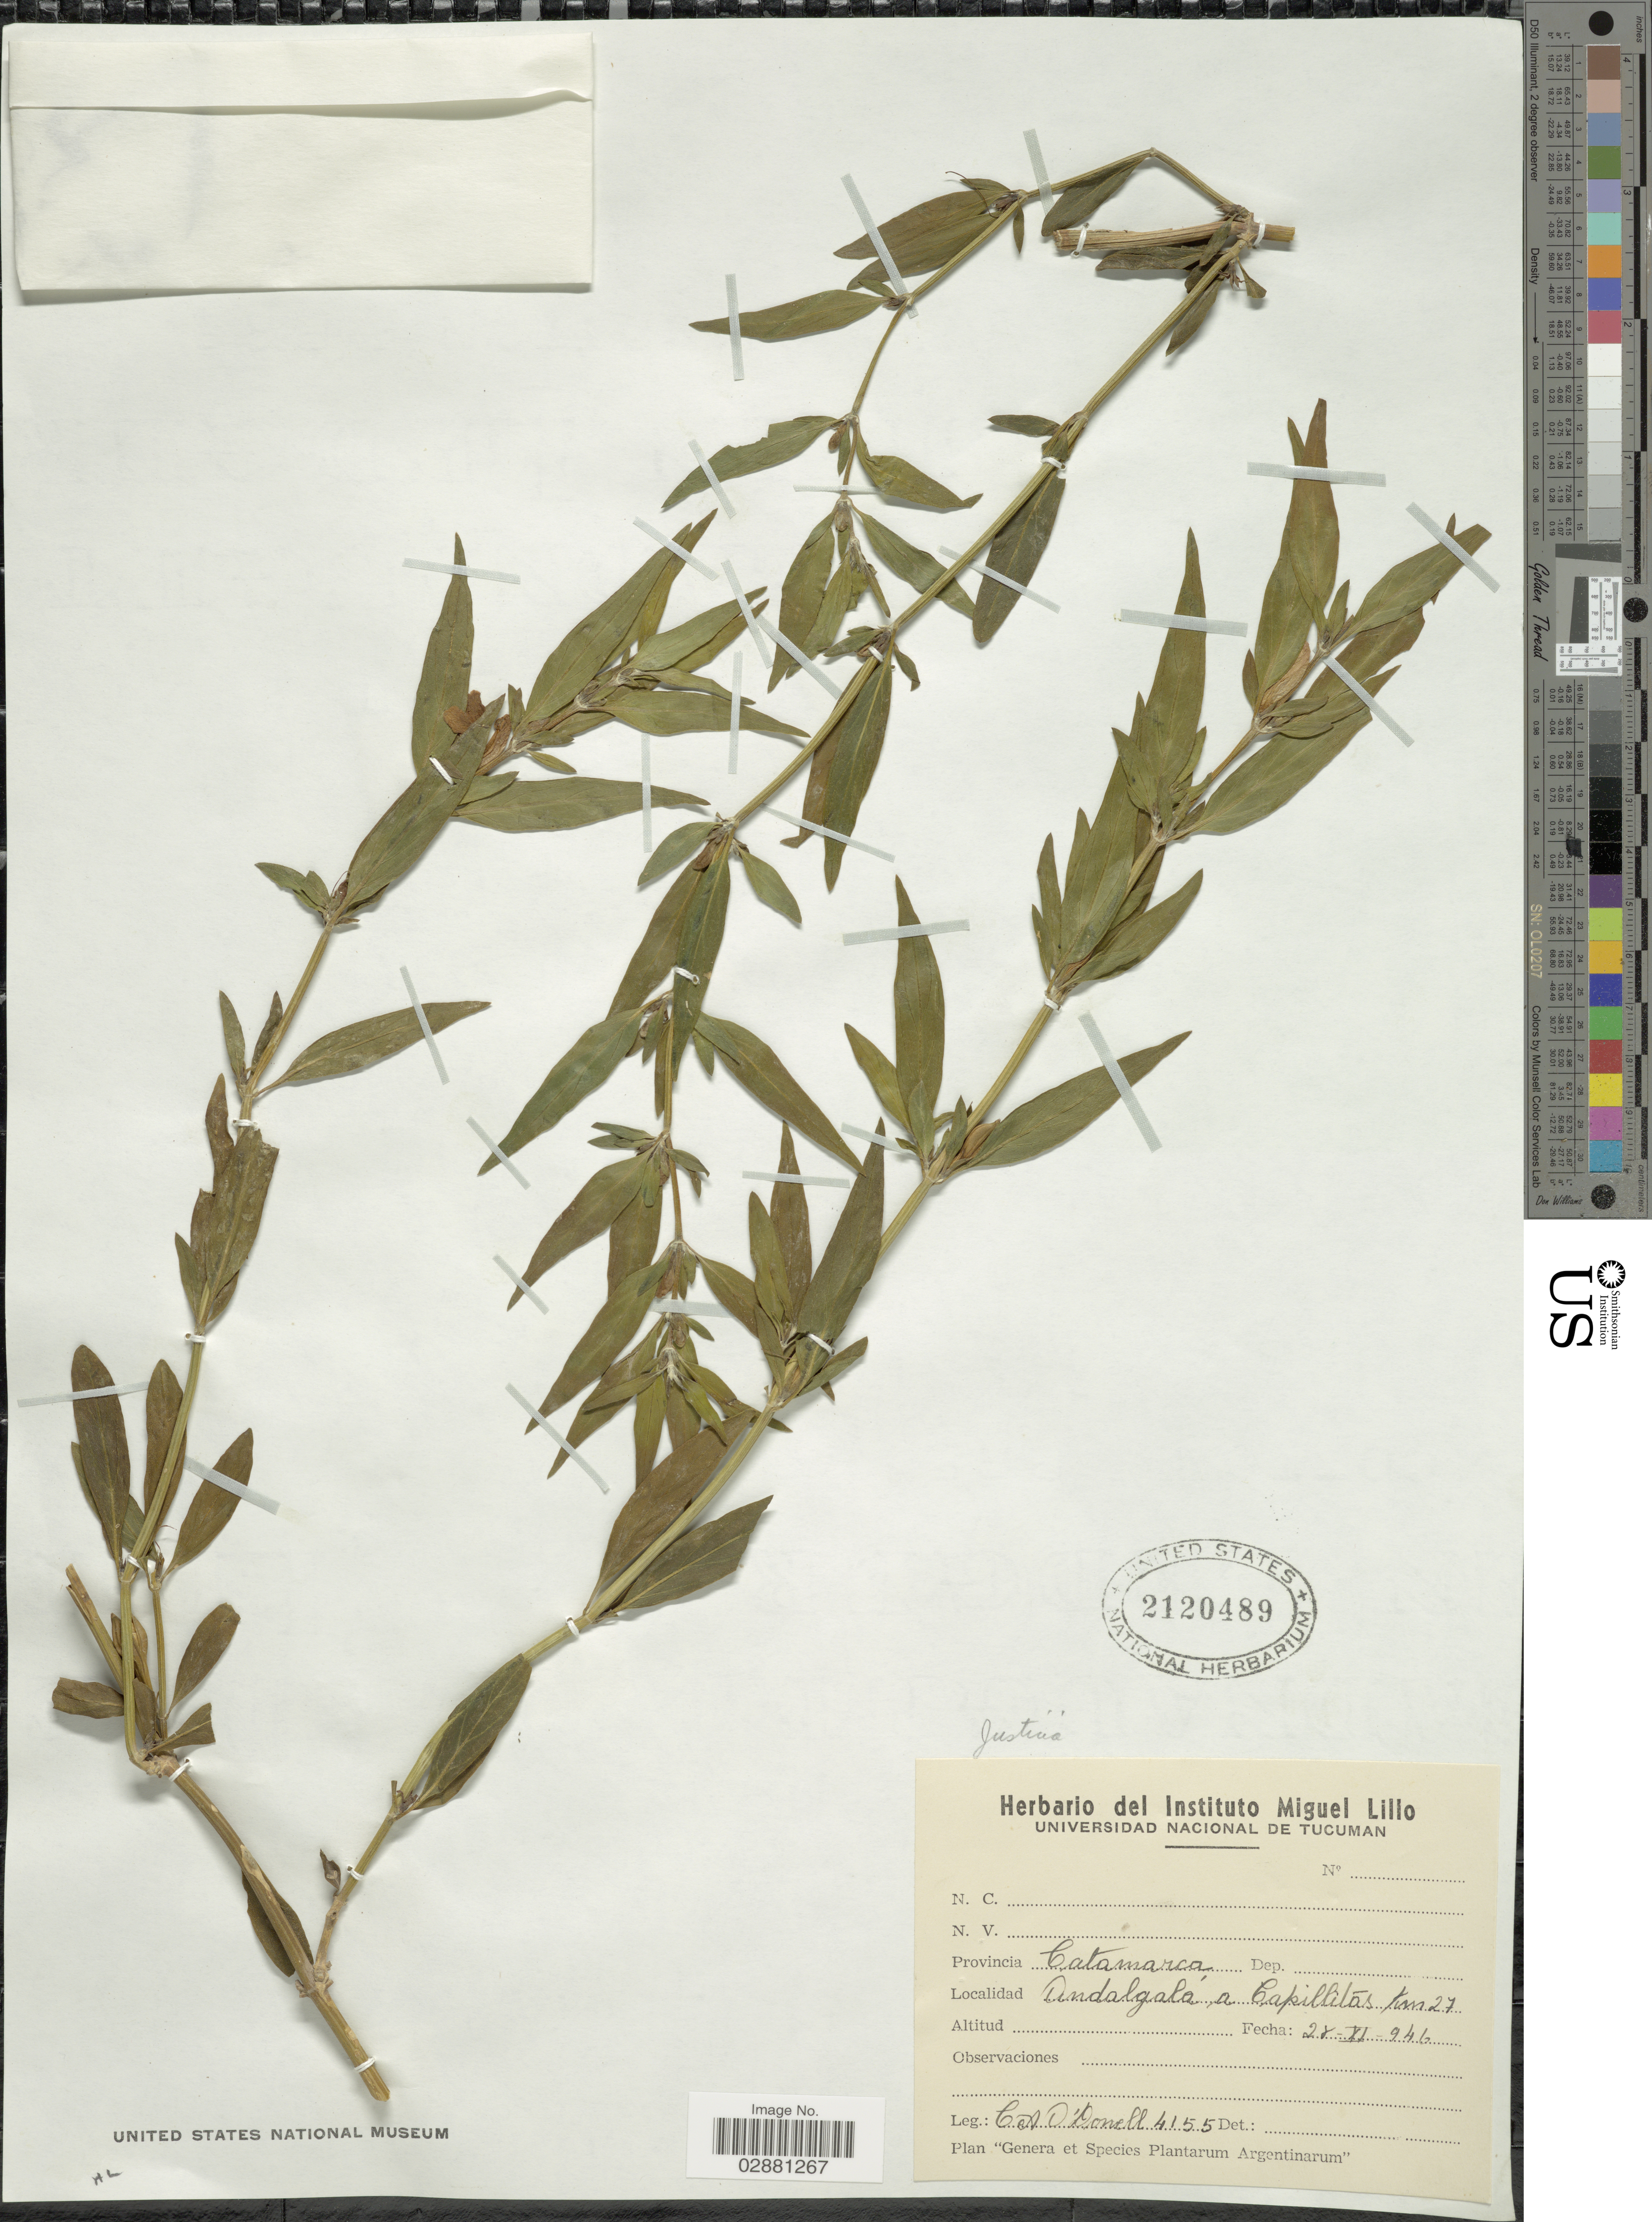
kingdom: Plantae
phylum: Tracheophyta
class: Magnoliopsida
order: Lamiales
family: Acanthaceae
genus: Justicia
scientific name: Justicia tweediana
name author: (Nees) Griseb.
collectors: C. O'Donnell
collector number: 4155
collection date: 1946-11-28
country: Argentina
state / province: Catamarca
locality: Provincia Catamarca, Andalgalá a Capillitas Km 27.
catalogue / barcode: US 2120489